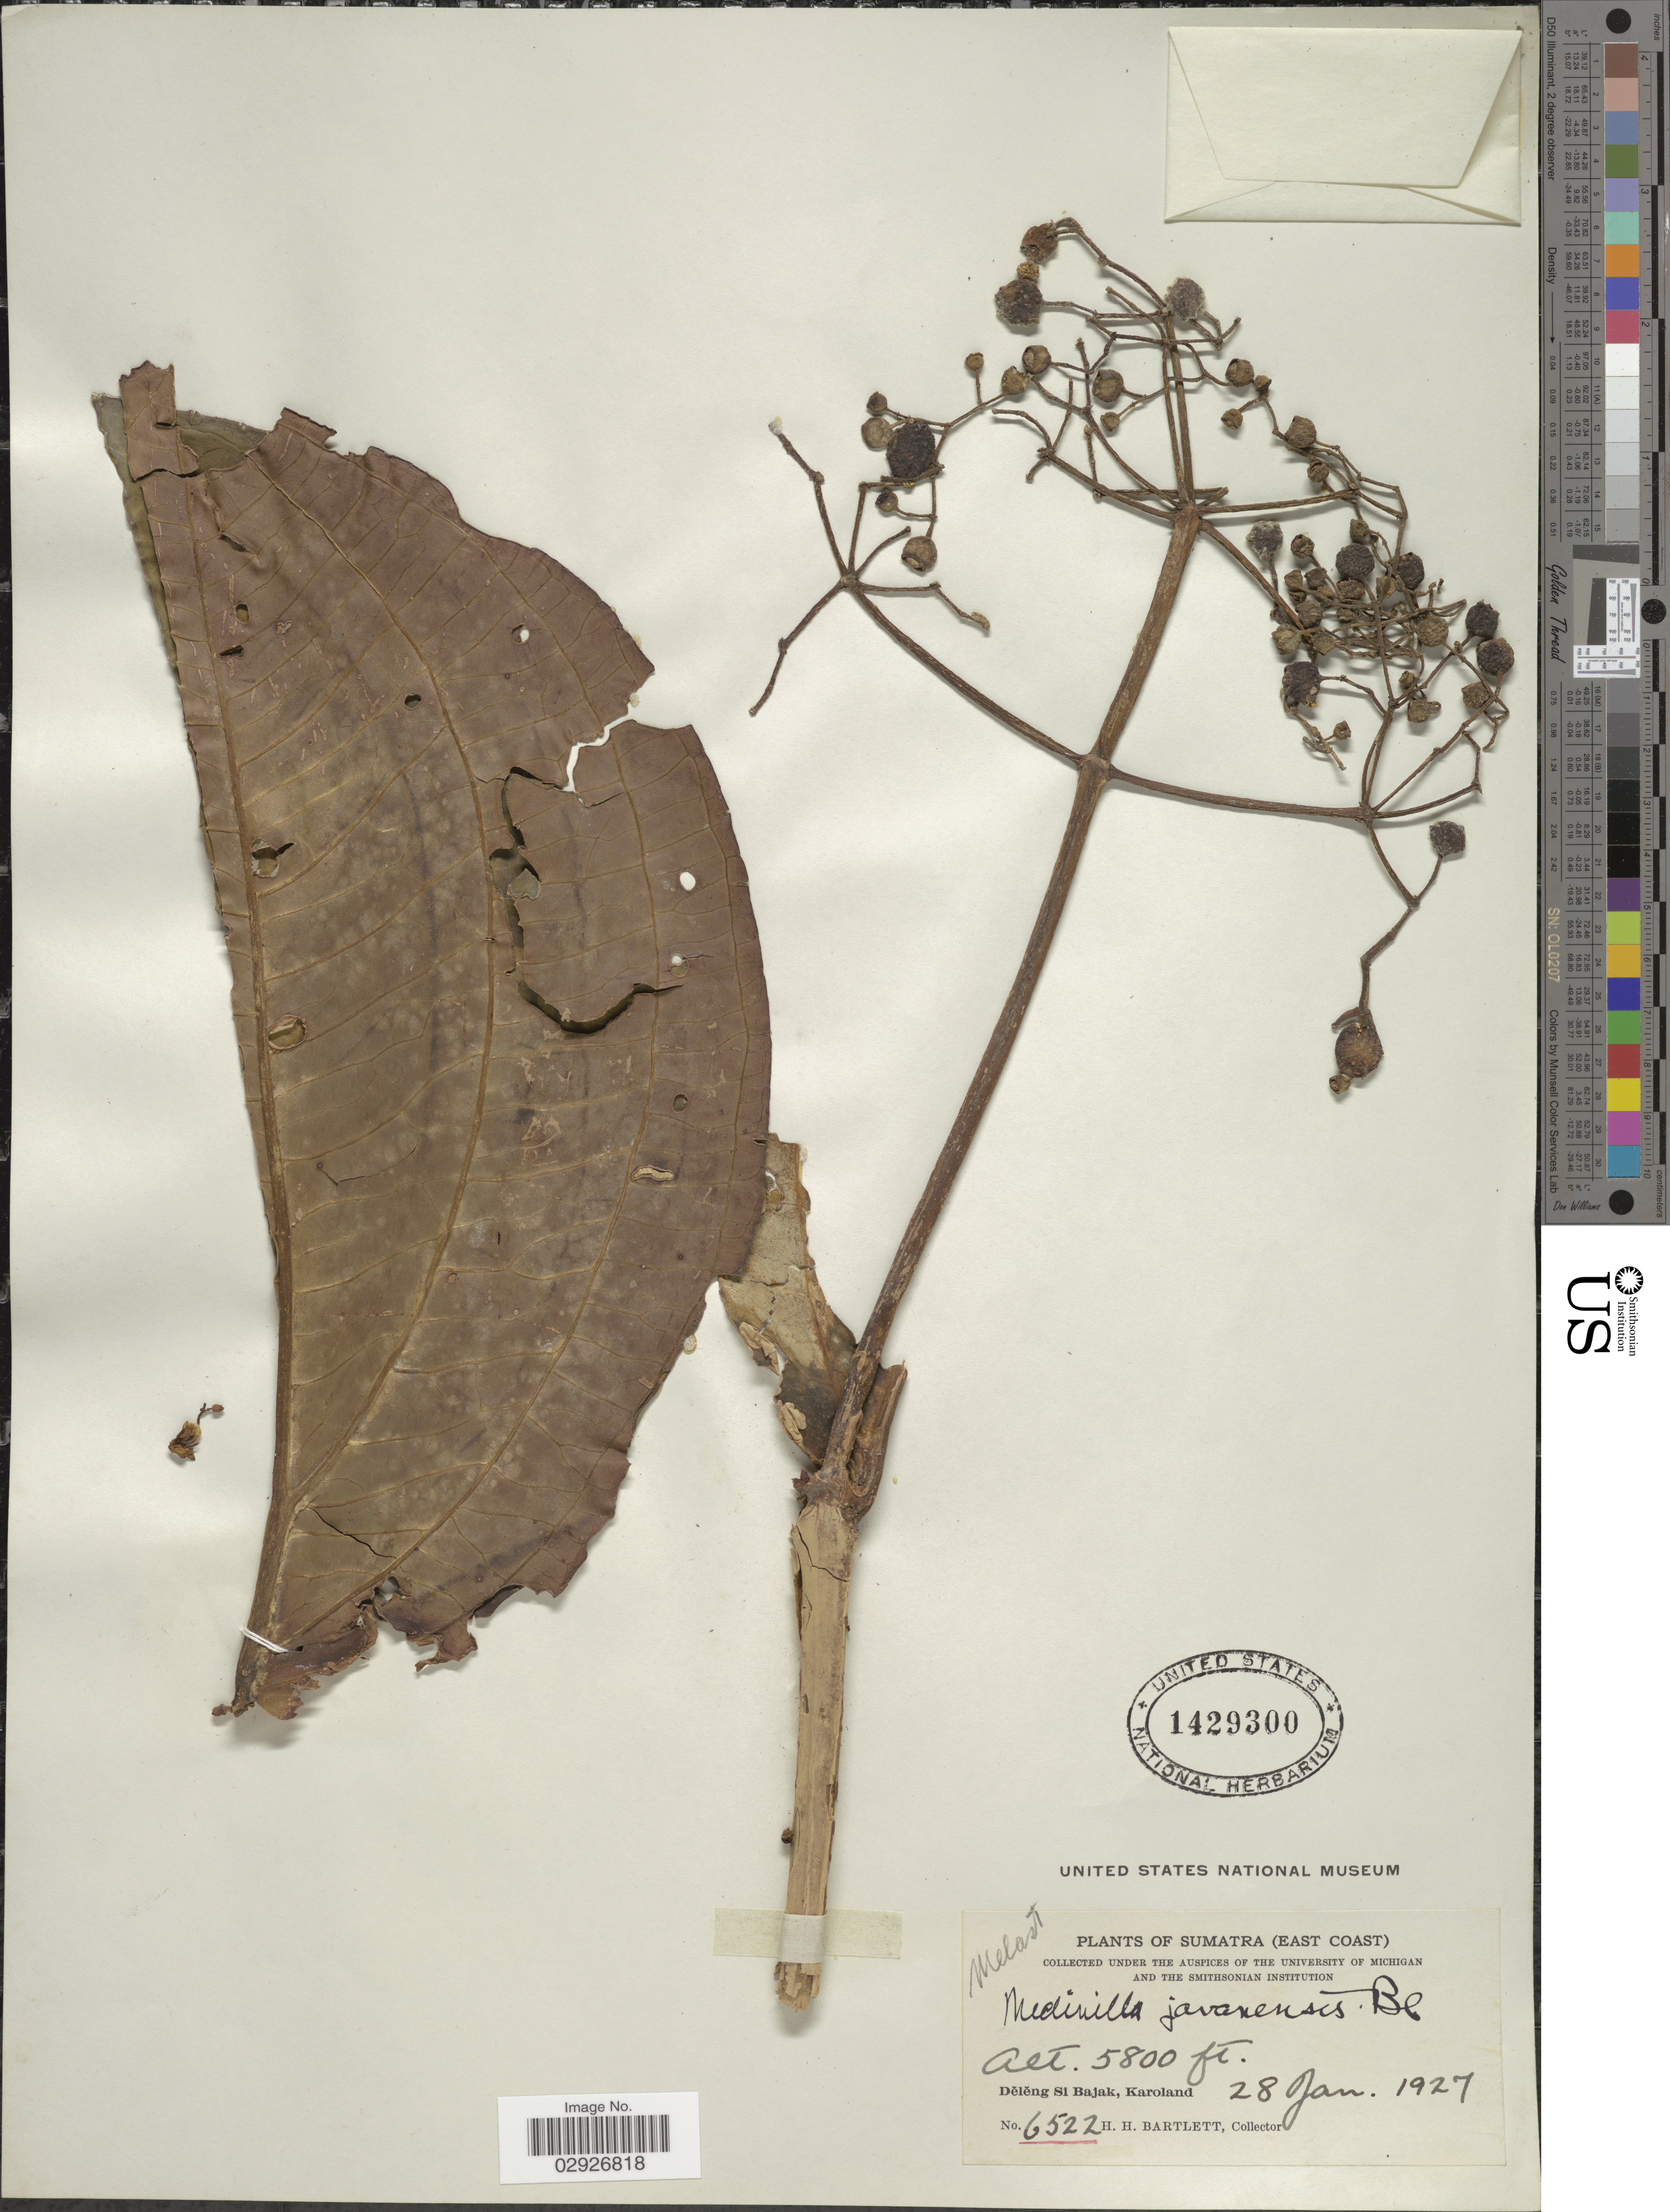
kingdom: Plantae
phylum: Tracheophyta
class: Magnoliopsida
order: Myrtales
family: Melastomataceae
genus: Medinilla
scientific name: Medinilla javanensis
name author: Blume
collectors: H. H. Bartlett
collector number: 6522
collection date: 1927-01-28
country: Indonesia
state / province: Sumatra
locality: (East Coast). Dêlêng Si Bajak, Karoland.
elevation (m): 1768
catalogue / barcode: US 1429300